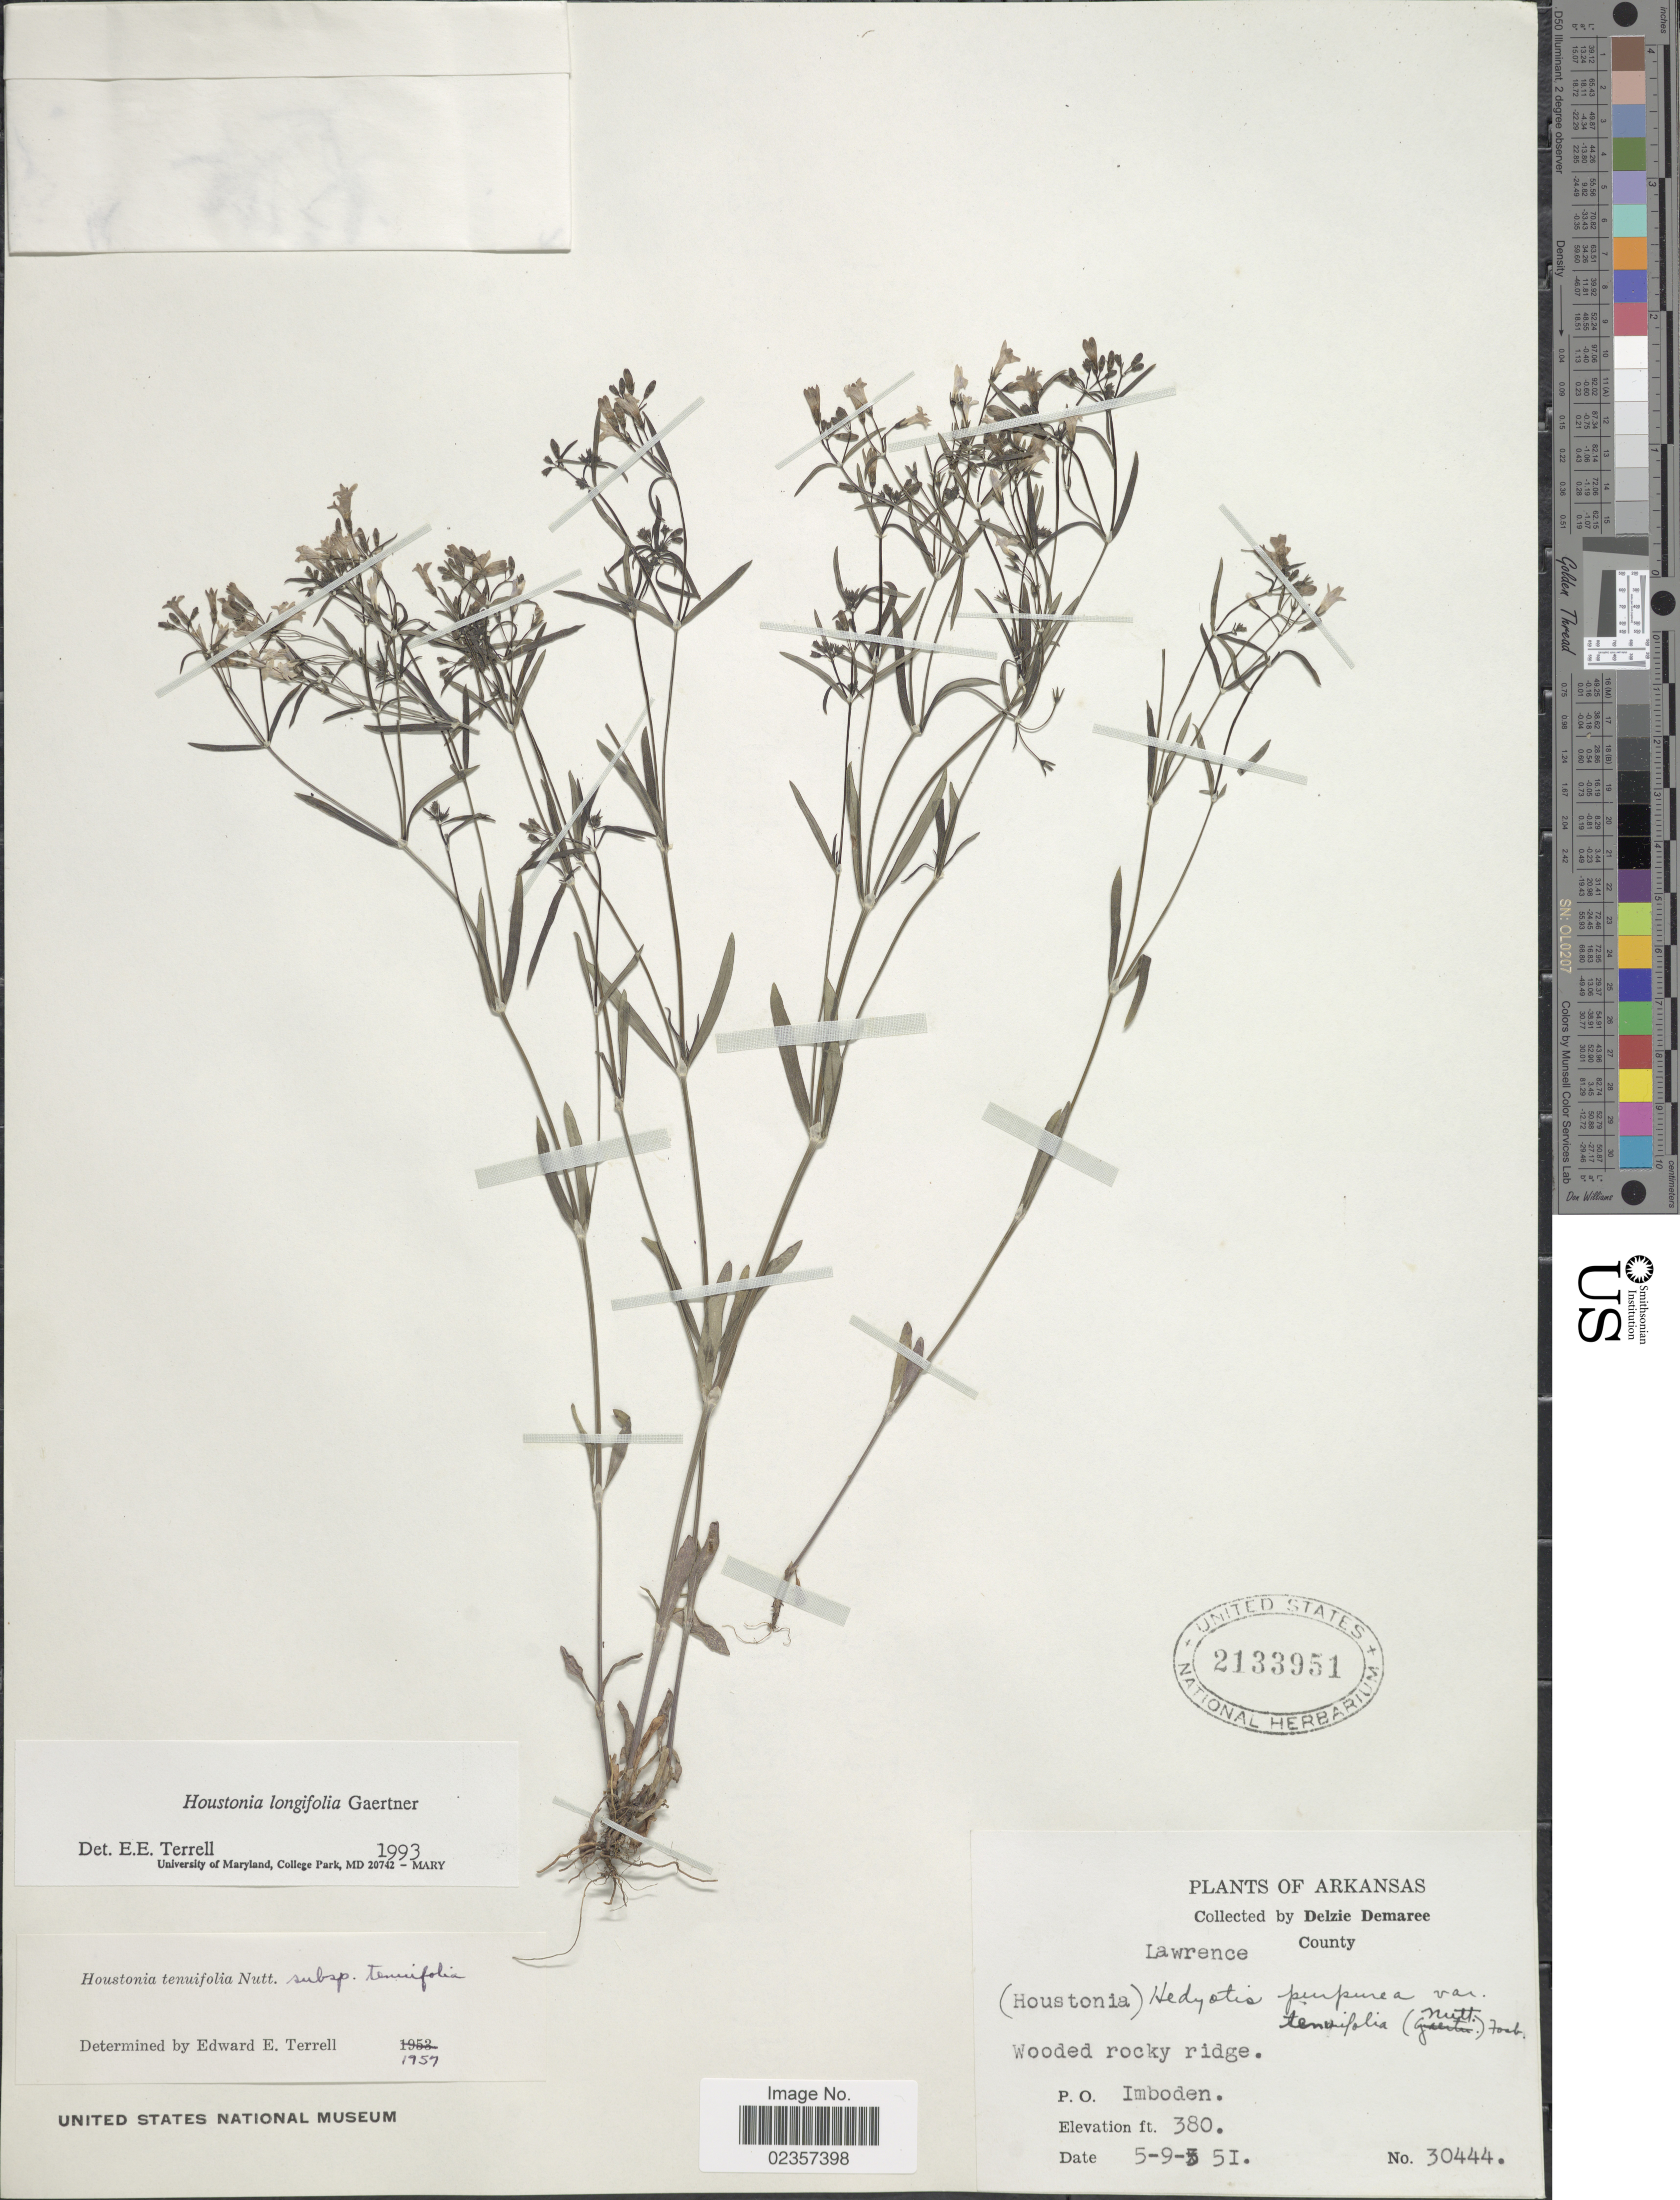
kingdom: Plantae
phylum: Tracheophyta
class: Magnoliopsida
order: Gentianales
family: Rubiaceae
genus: Houstonia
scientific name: Houstonia longifolia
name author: Gaertn.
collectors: D. Demaree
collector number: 30444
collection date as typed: Transcribed d/m/y: 9/5/51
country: United States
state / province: Arkansas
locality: Lawrence County. P.O. Imboden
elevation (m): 116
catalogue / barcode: US 2133951